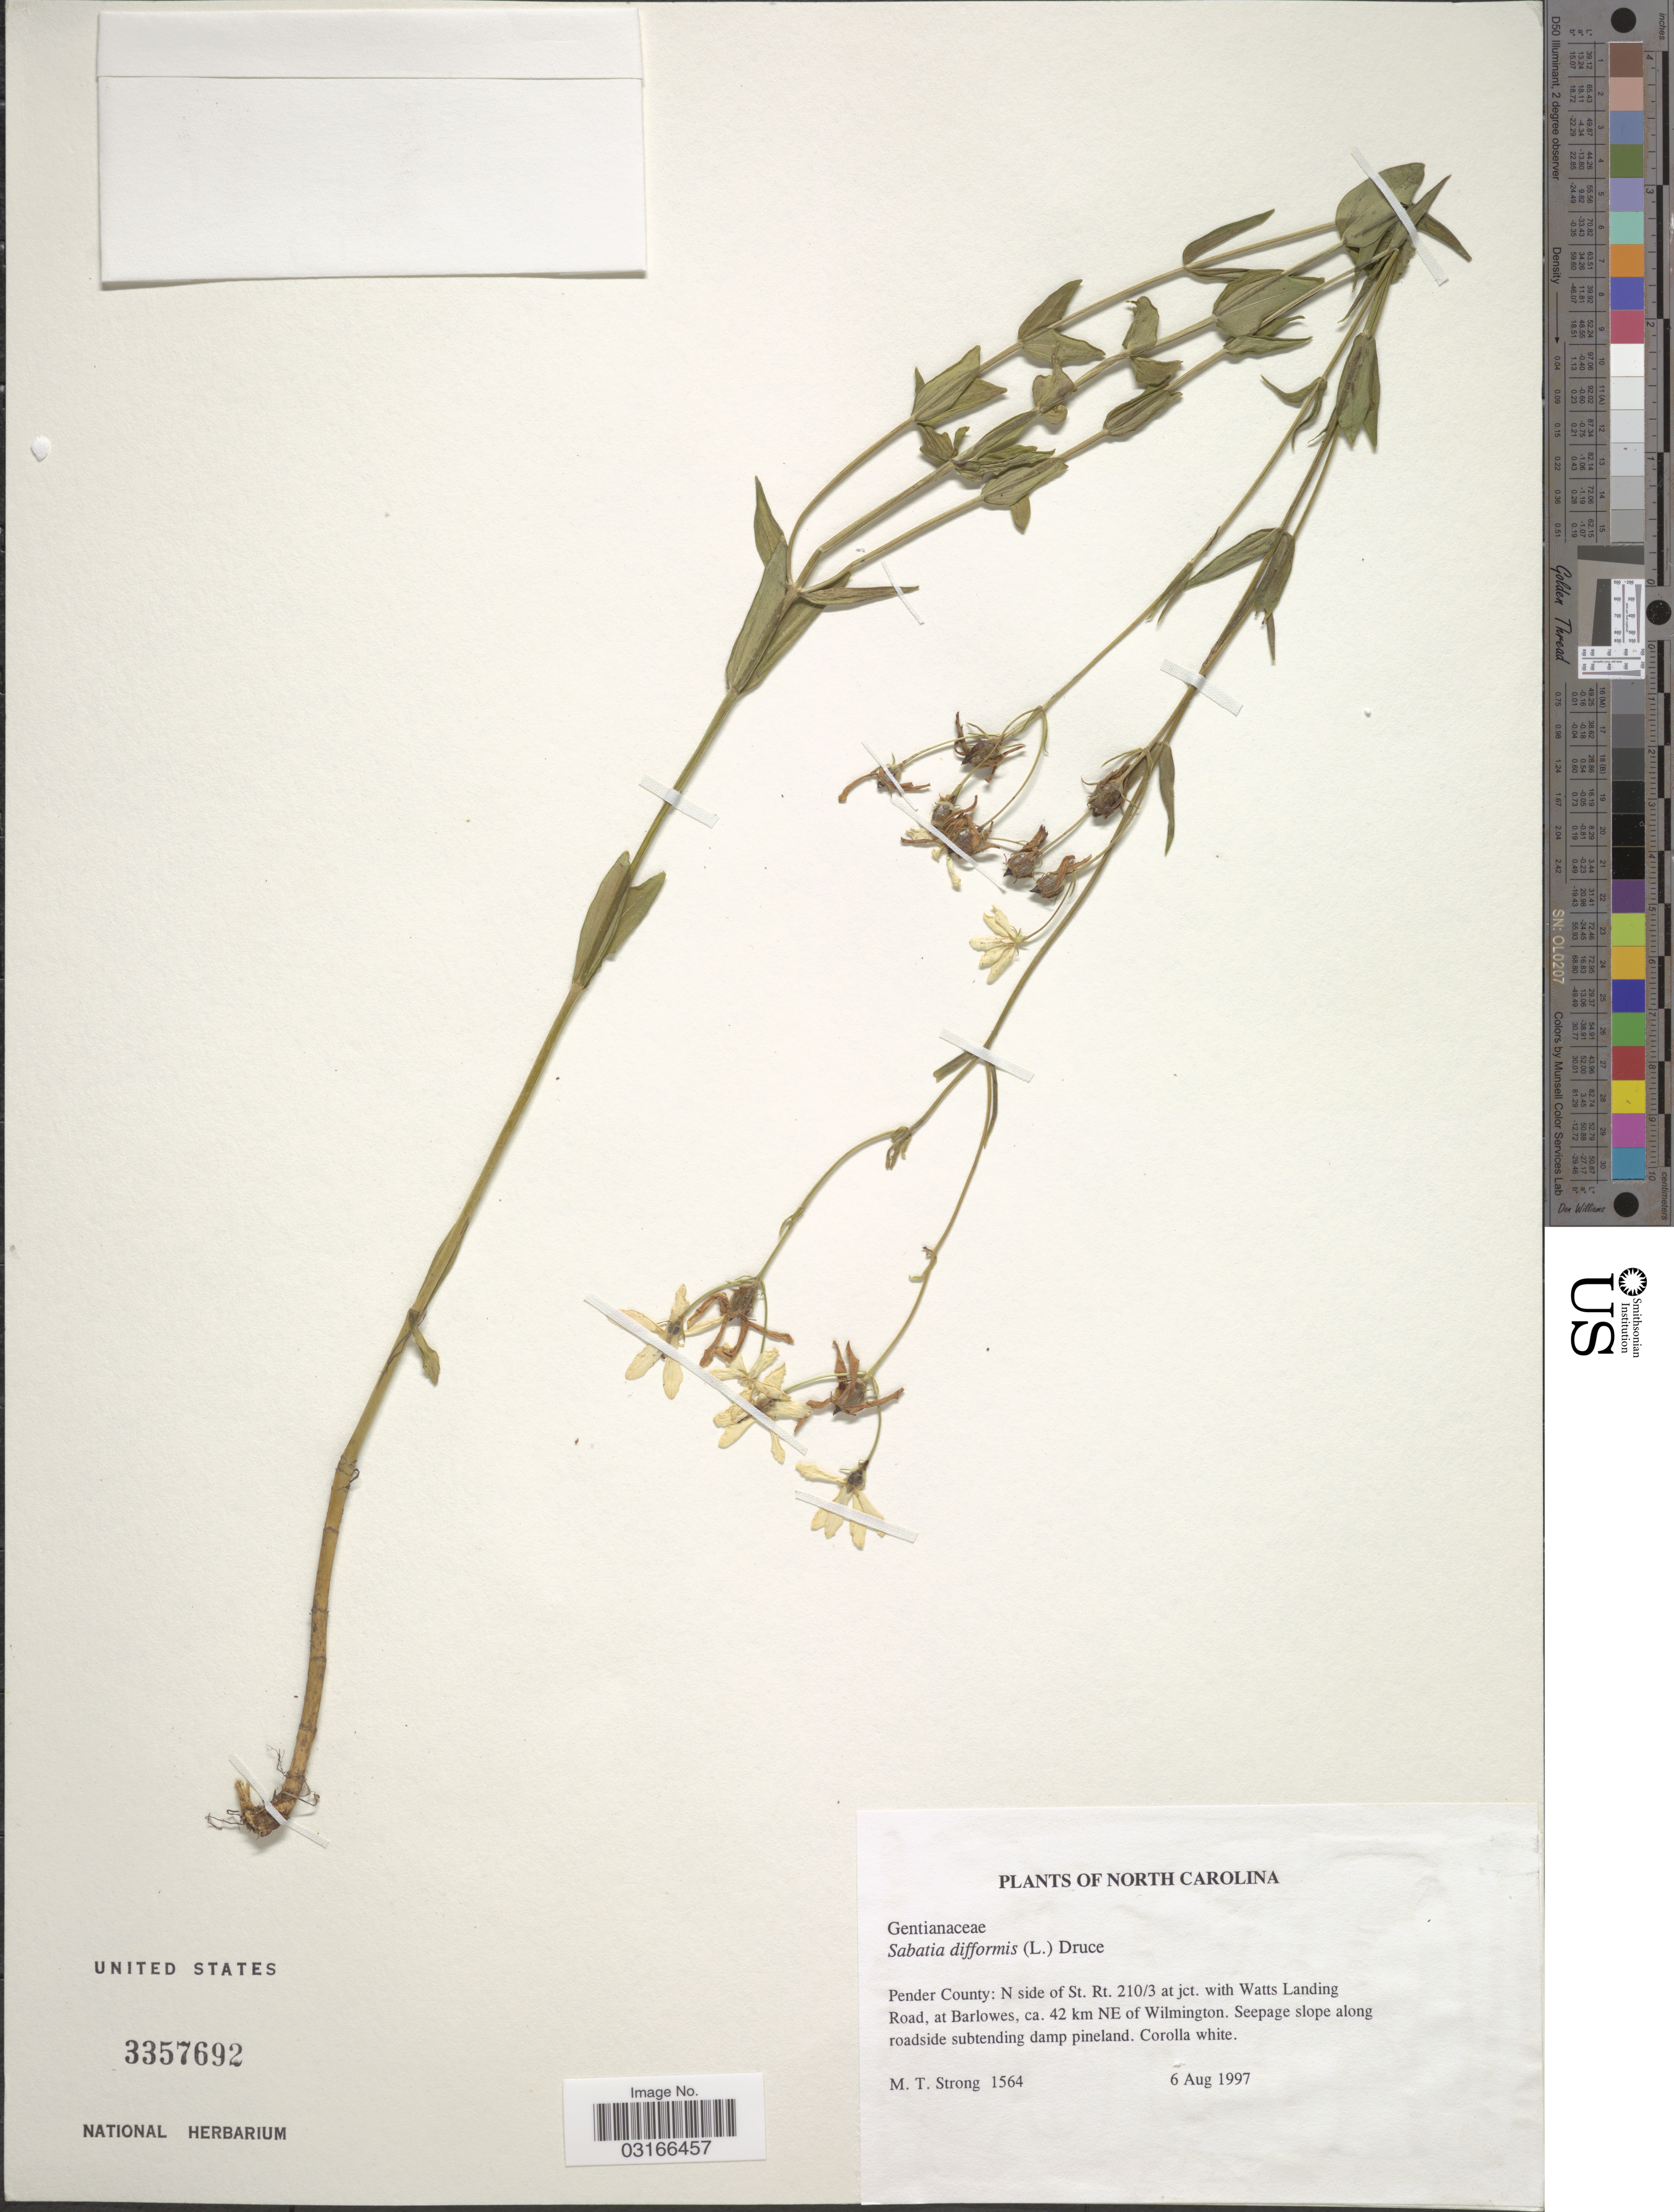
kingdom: Plantae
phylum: Tracheophyta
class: Magnoliopsida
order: Gentianales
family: Gentianaceae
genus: Sabatia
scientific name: Sabatia difformis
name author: (L.) Druce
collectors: M. T. Strong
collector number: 1564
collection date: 1997-08-06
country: United States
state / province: North Carolina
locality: Pender County: N side of St. Rt. 210/3 at jct. with Watts Landing Road, at Barlowes, ca. 42 km NE of Wilmington.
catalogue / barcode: US 3357692